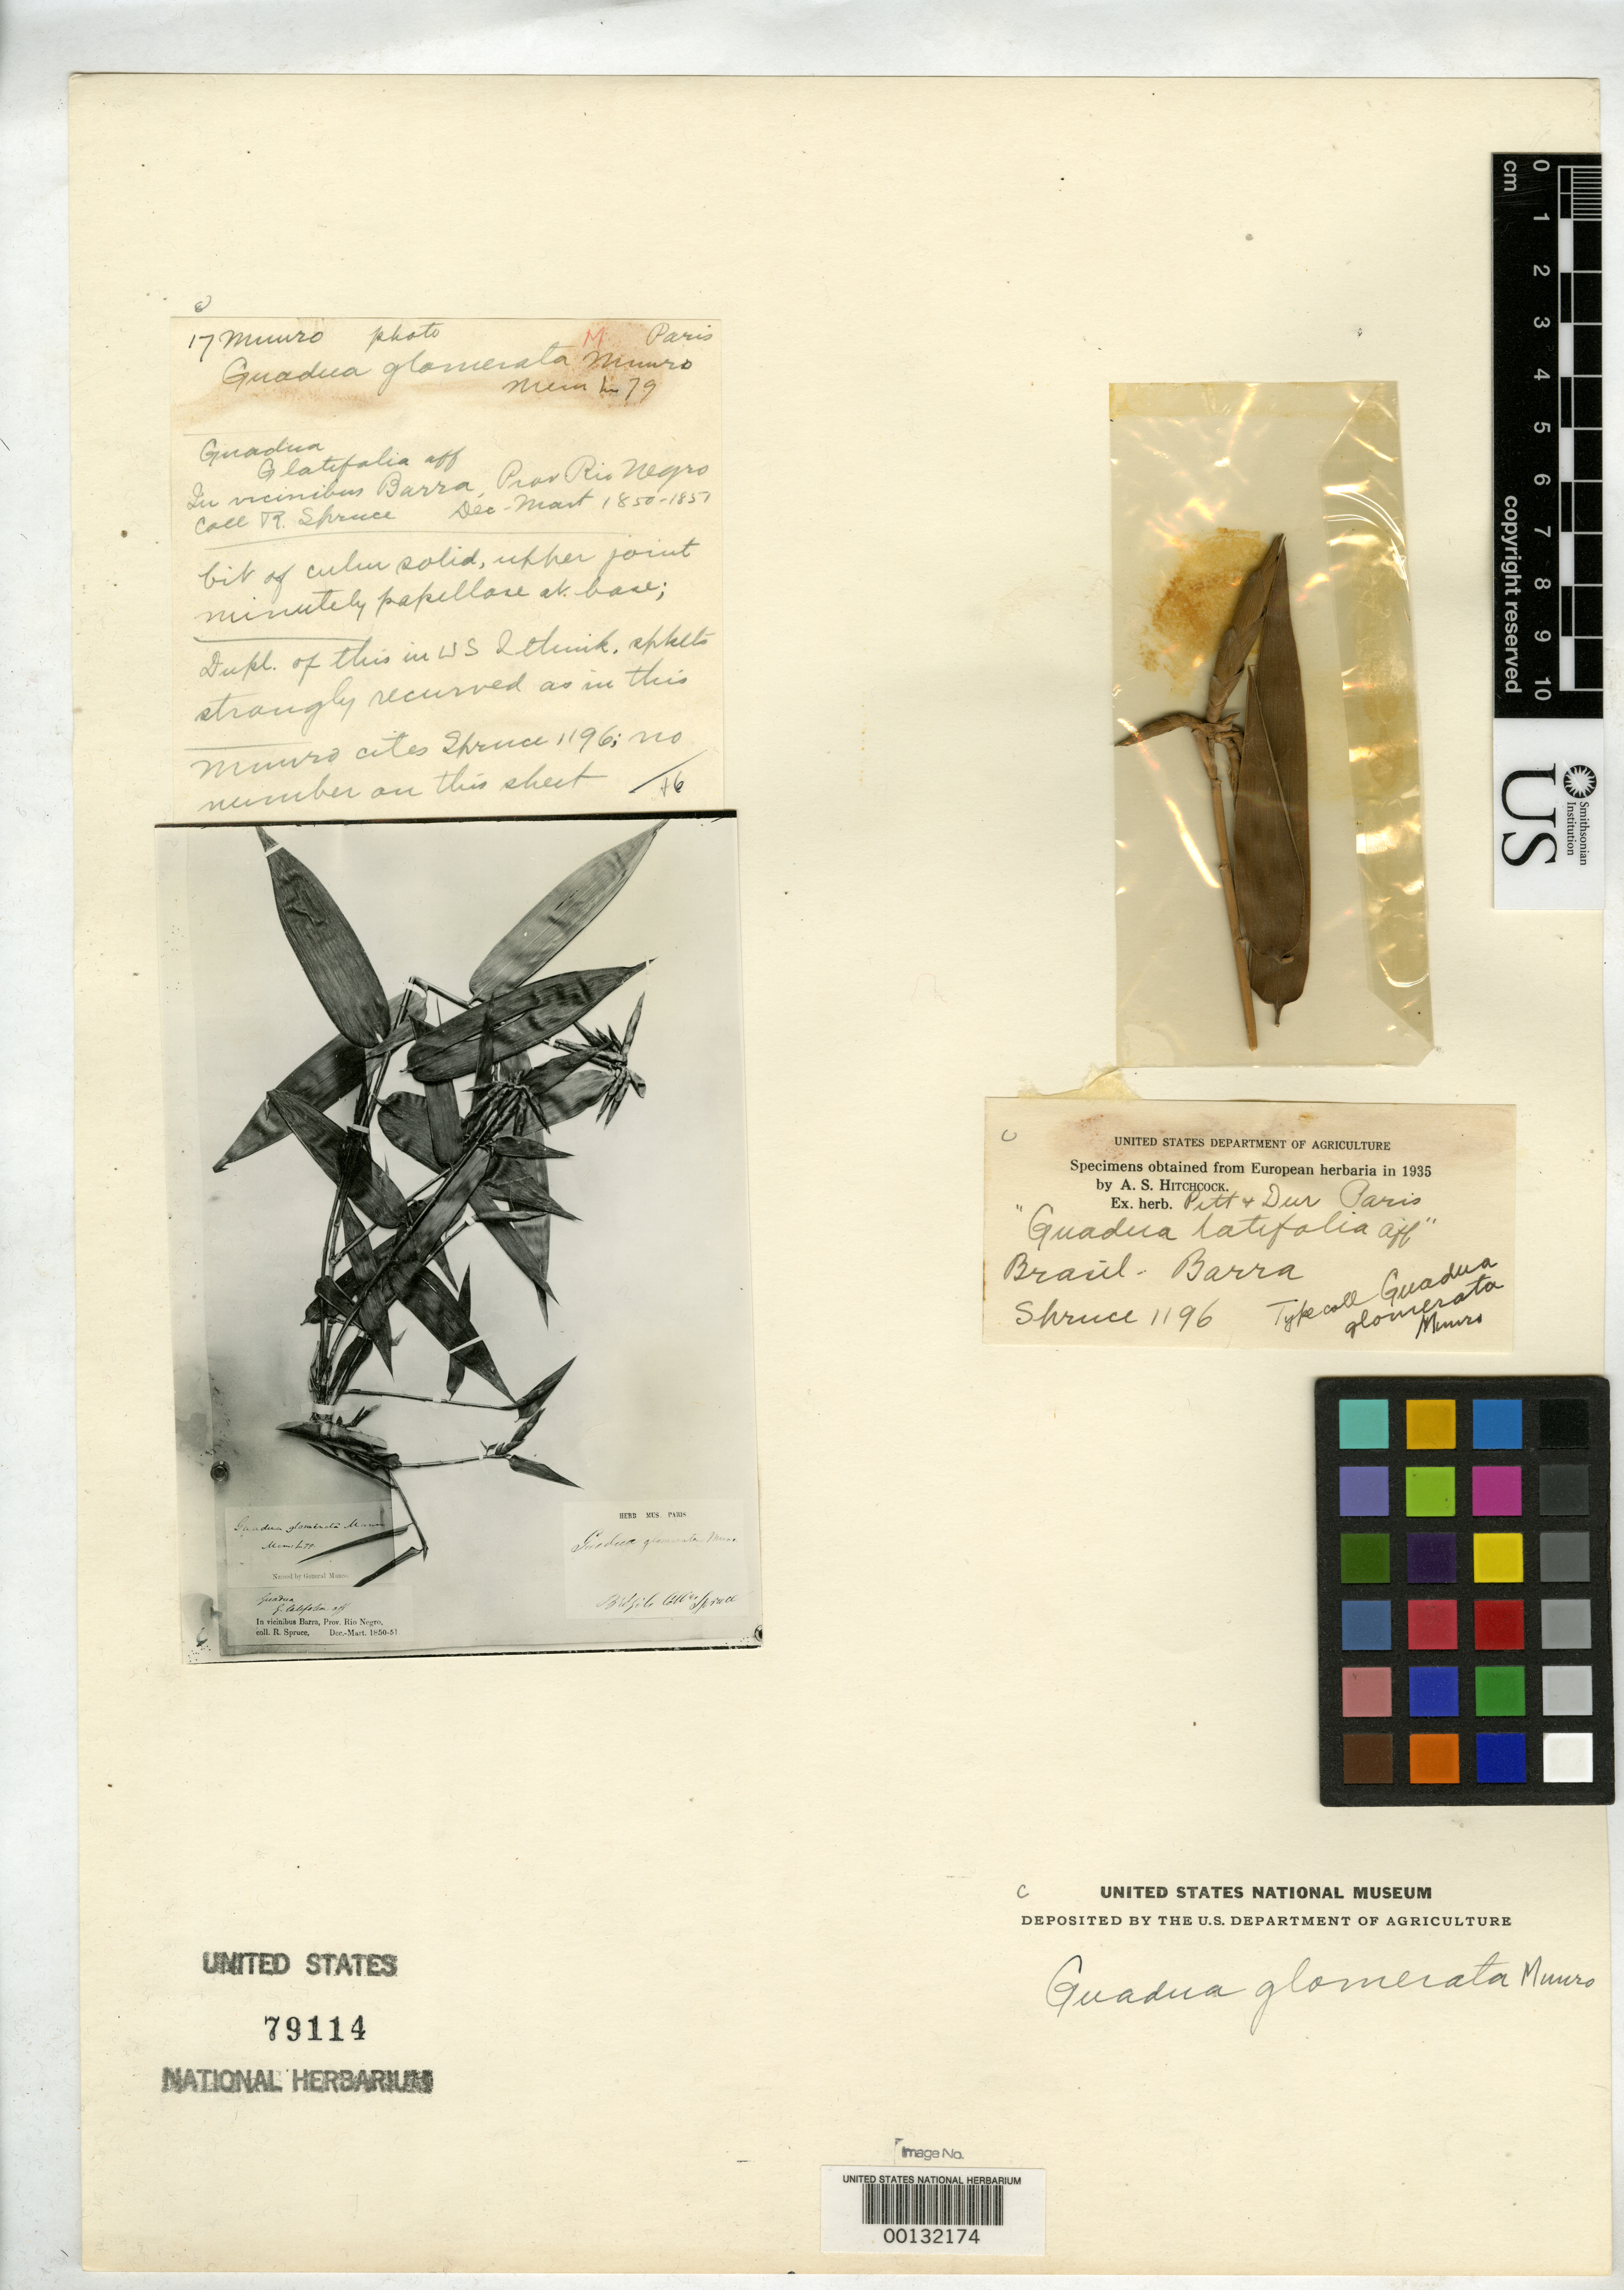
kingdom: Plantae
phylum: Tracheophyta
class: Liliopsida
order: Poales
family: Poaceae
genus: Guadua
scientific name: Guadua glomerata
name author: Munro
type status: Type Material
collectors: R. Spruce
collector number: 1196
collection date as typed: Dec 1850 to -- Mar 1851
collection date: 1850-12/1851-03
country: Brazil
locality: Rio Negro, Barra.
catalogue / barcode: US 79114